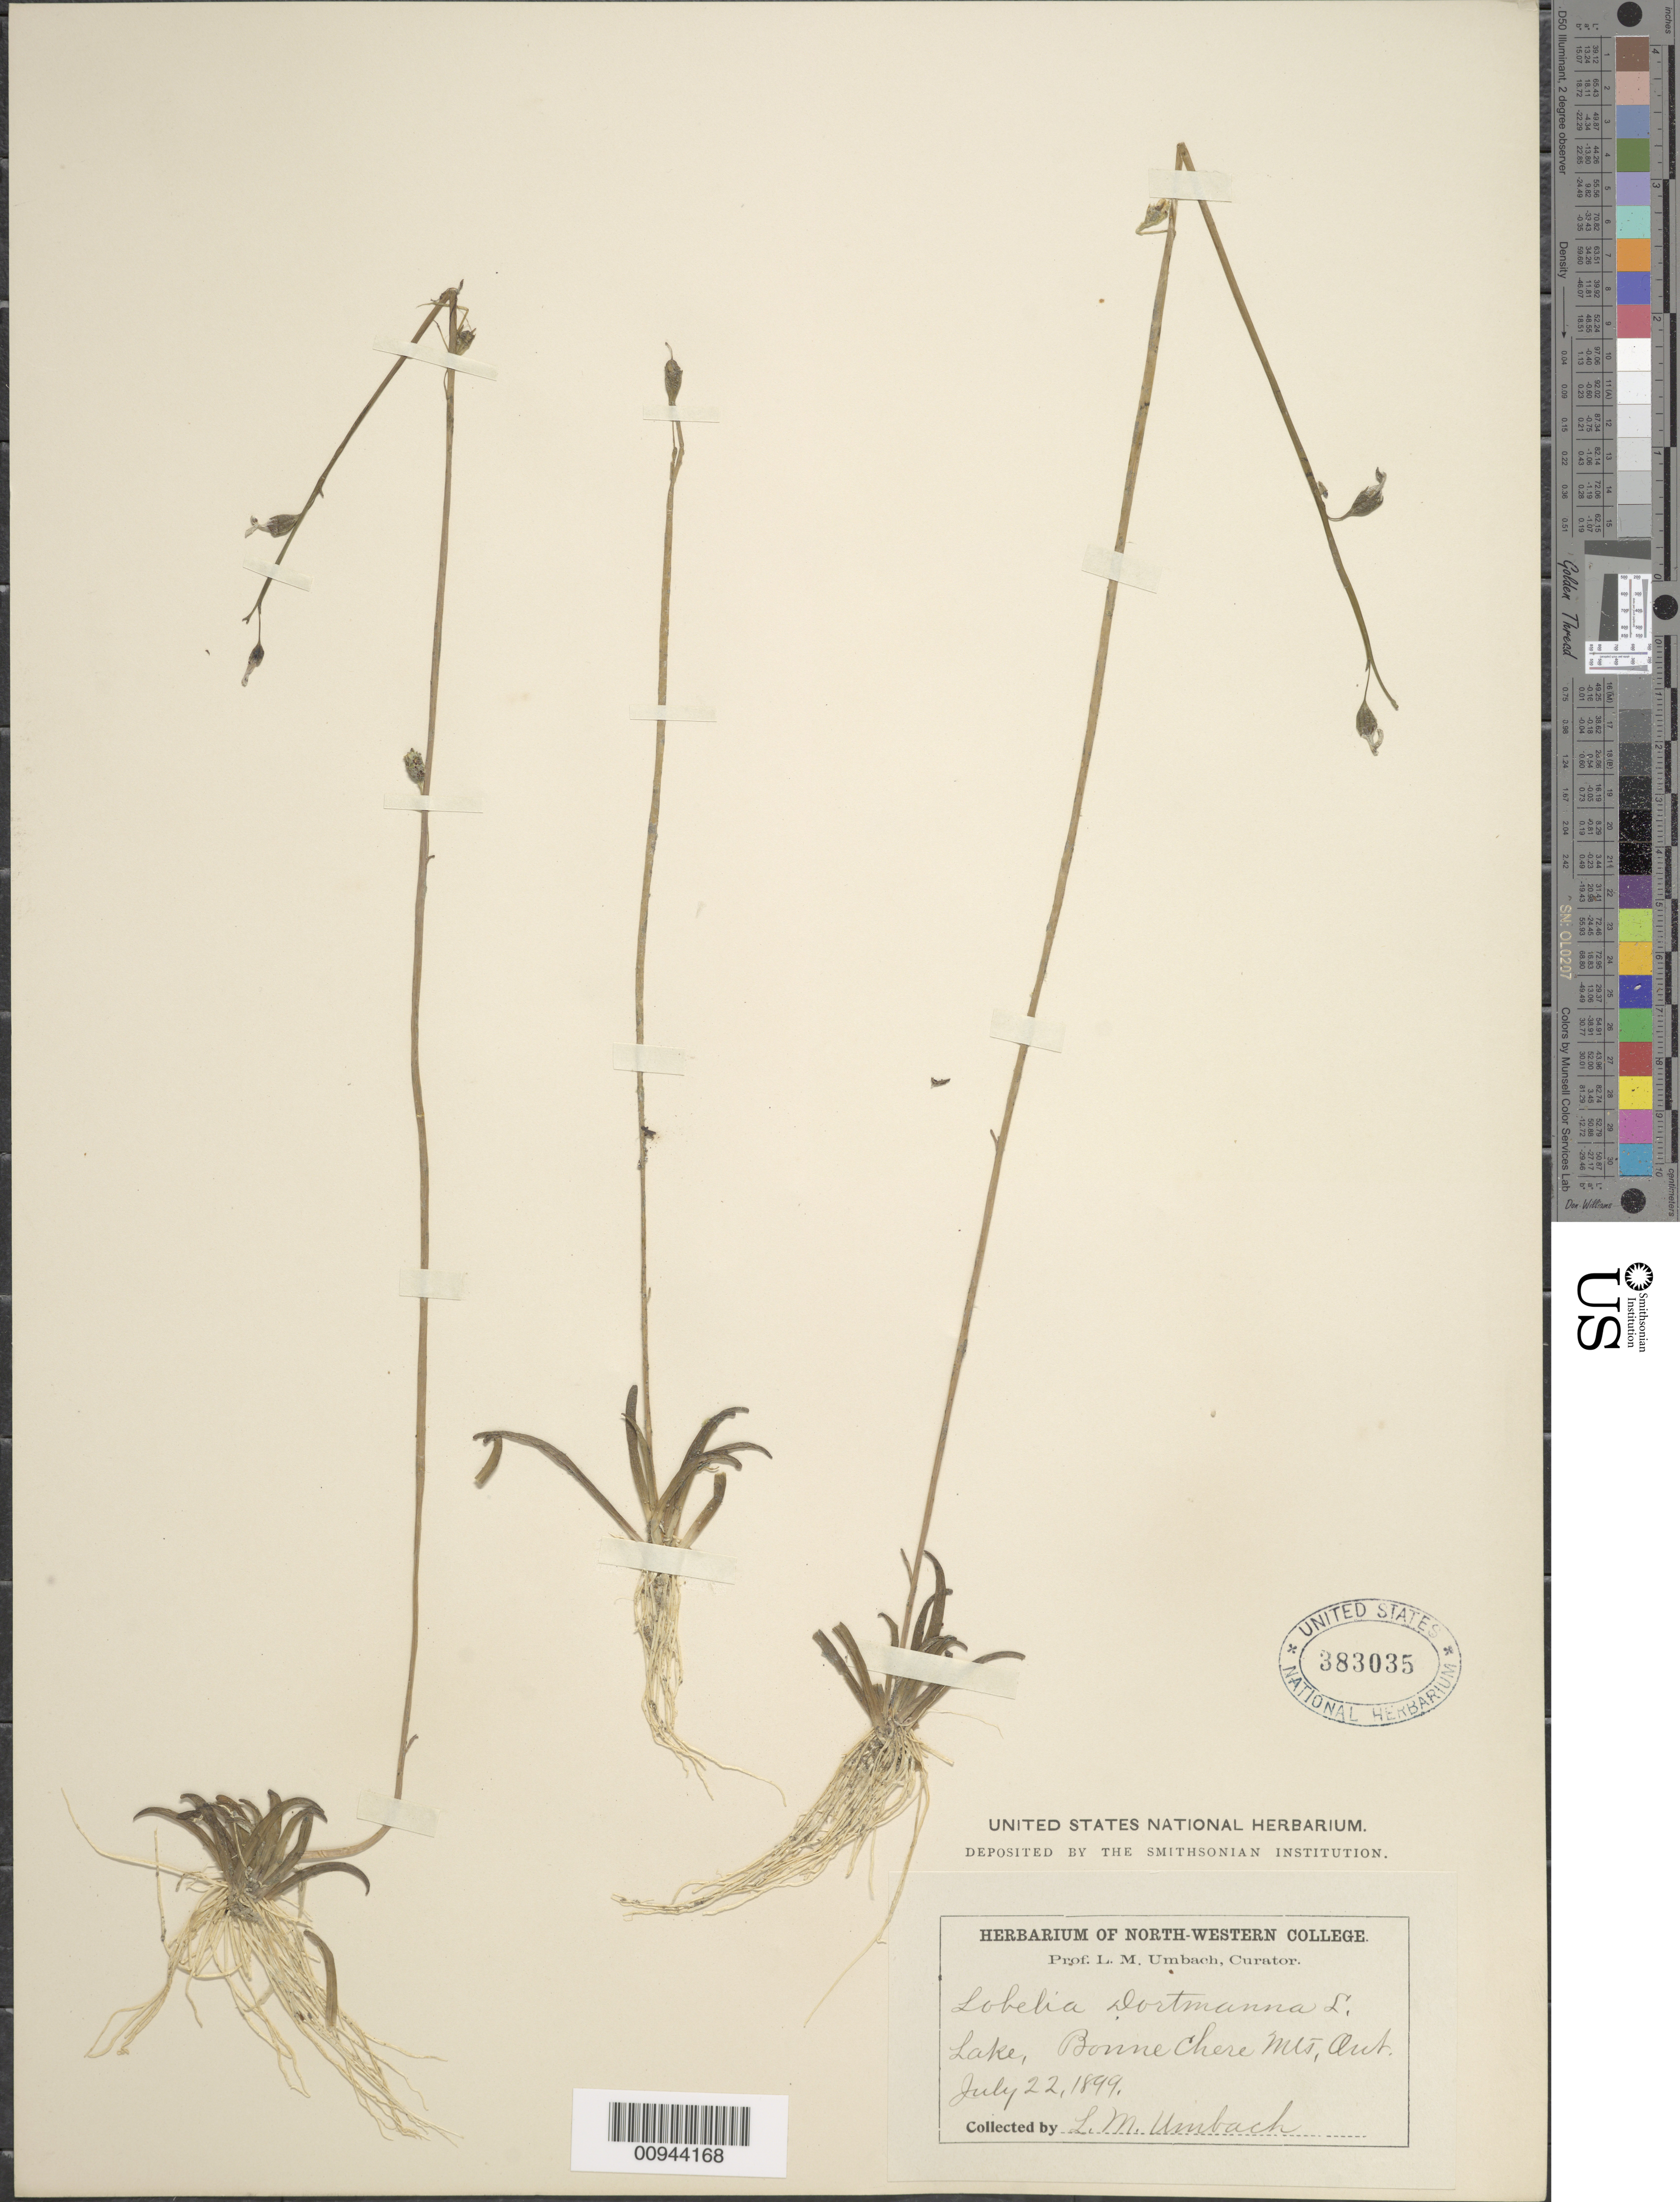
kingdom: Plantae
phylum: Tracheophyta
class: Magnoliopsida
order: Asterales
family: Campanulaceae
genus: Lobelia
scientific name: Lobelia dortmanna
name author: L.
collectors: L. M. Umbach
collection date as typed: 22 Jul 1899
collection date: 1899-07-22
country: Canada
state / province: Ontario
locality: Bonnechere Mts.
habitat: lake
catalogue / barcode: US 383035